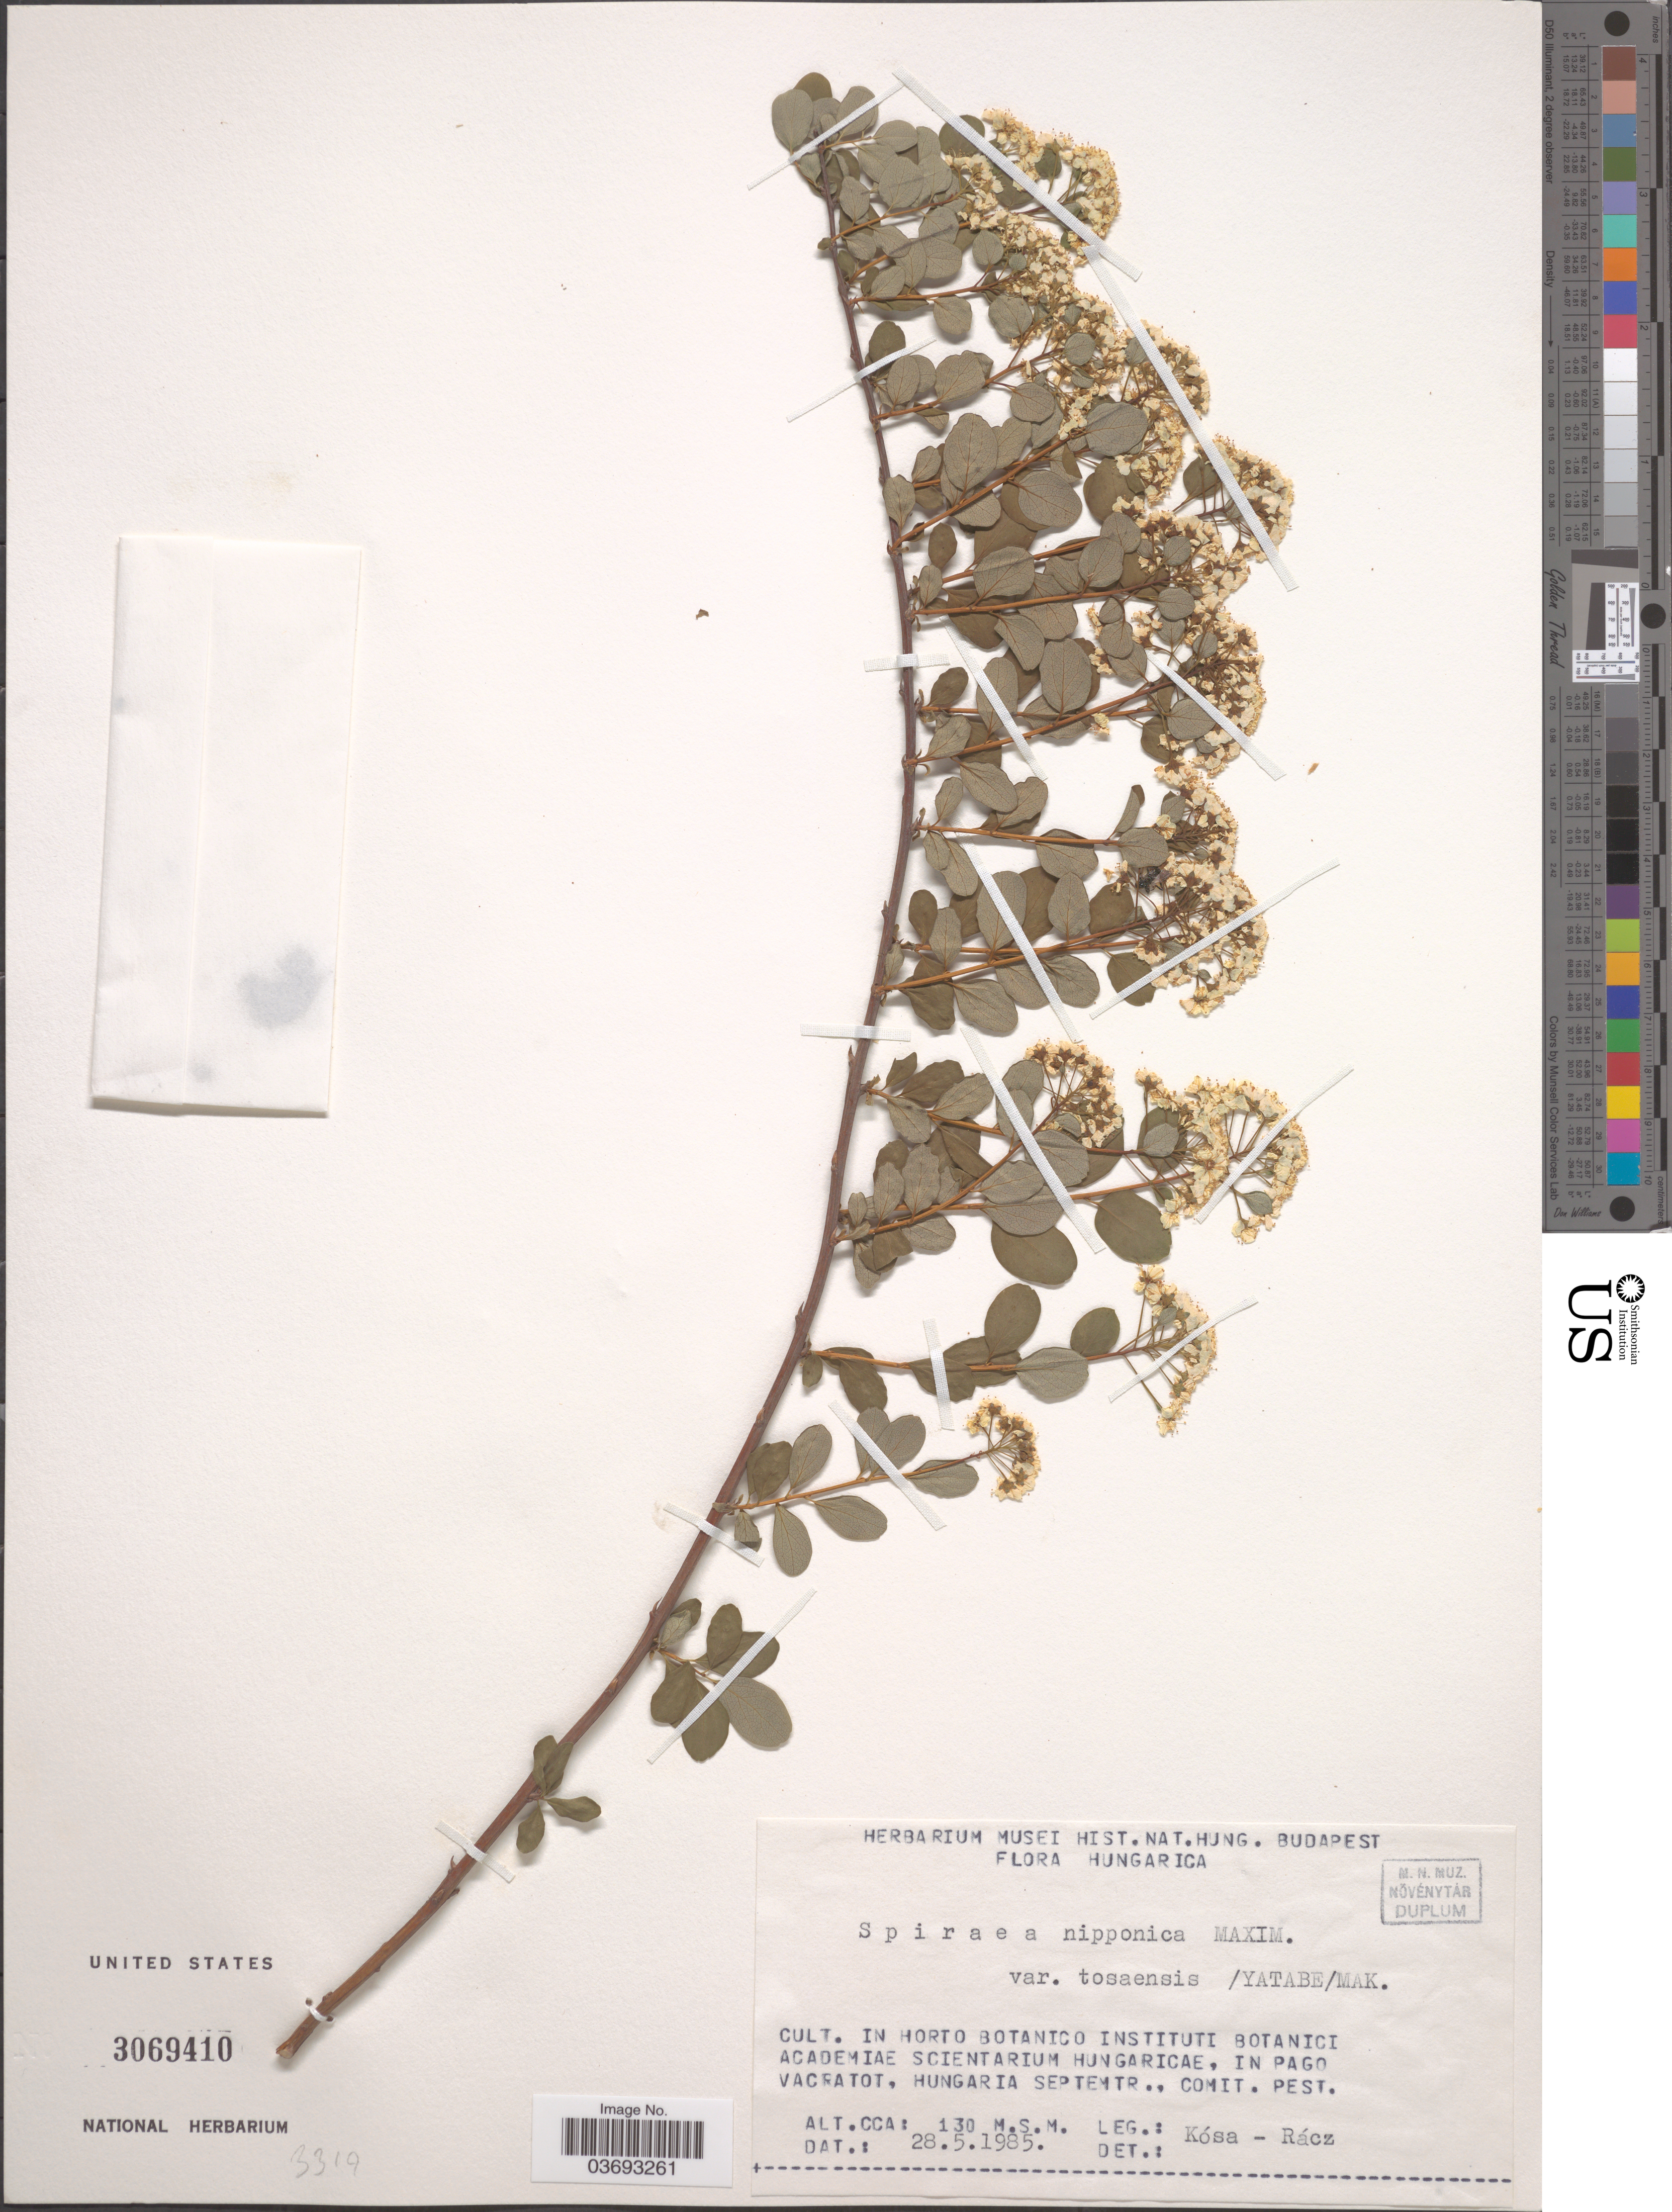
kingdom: Plantae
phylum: Tracheophyta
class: Magnoliopsida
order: Rosales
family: Rosaceae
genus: Spiraea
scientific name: Spiraea nipponica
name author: Maxim.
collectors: Kosas & Rácz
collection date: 1985-05-28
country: Hungary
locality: In horto Botanico Instituti Botanici Academiae Scientarium Hungaricae, in pago Vacratot, Hungaria Septemtr., Comit Pest.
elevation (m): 130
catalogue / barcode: US 3069410